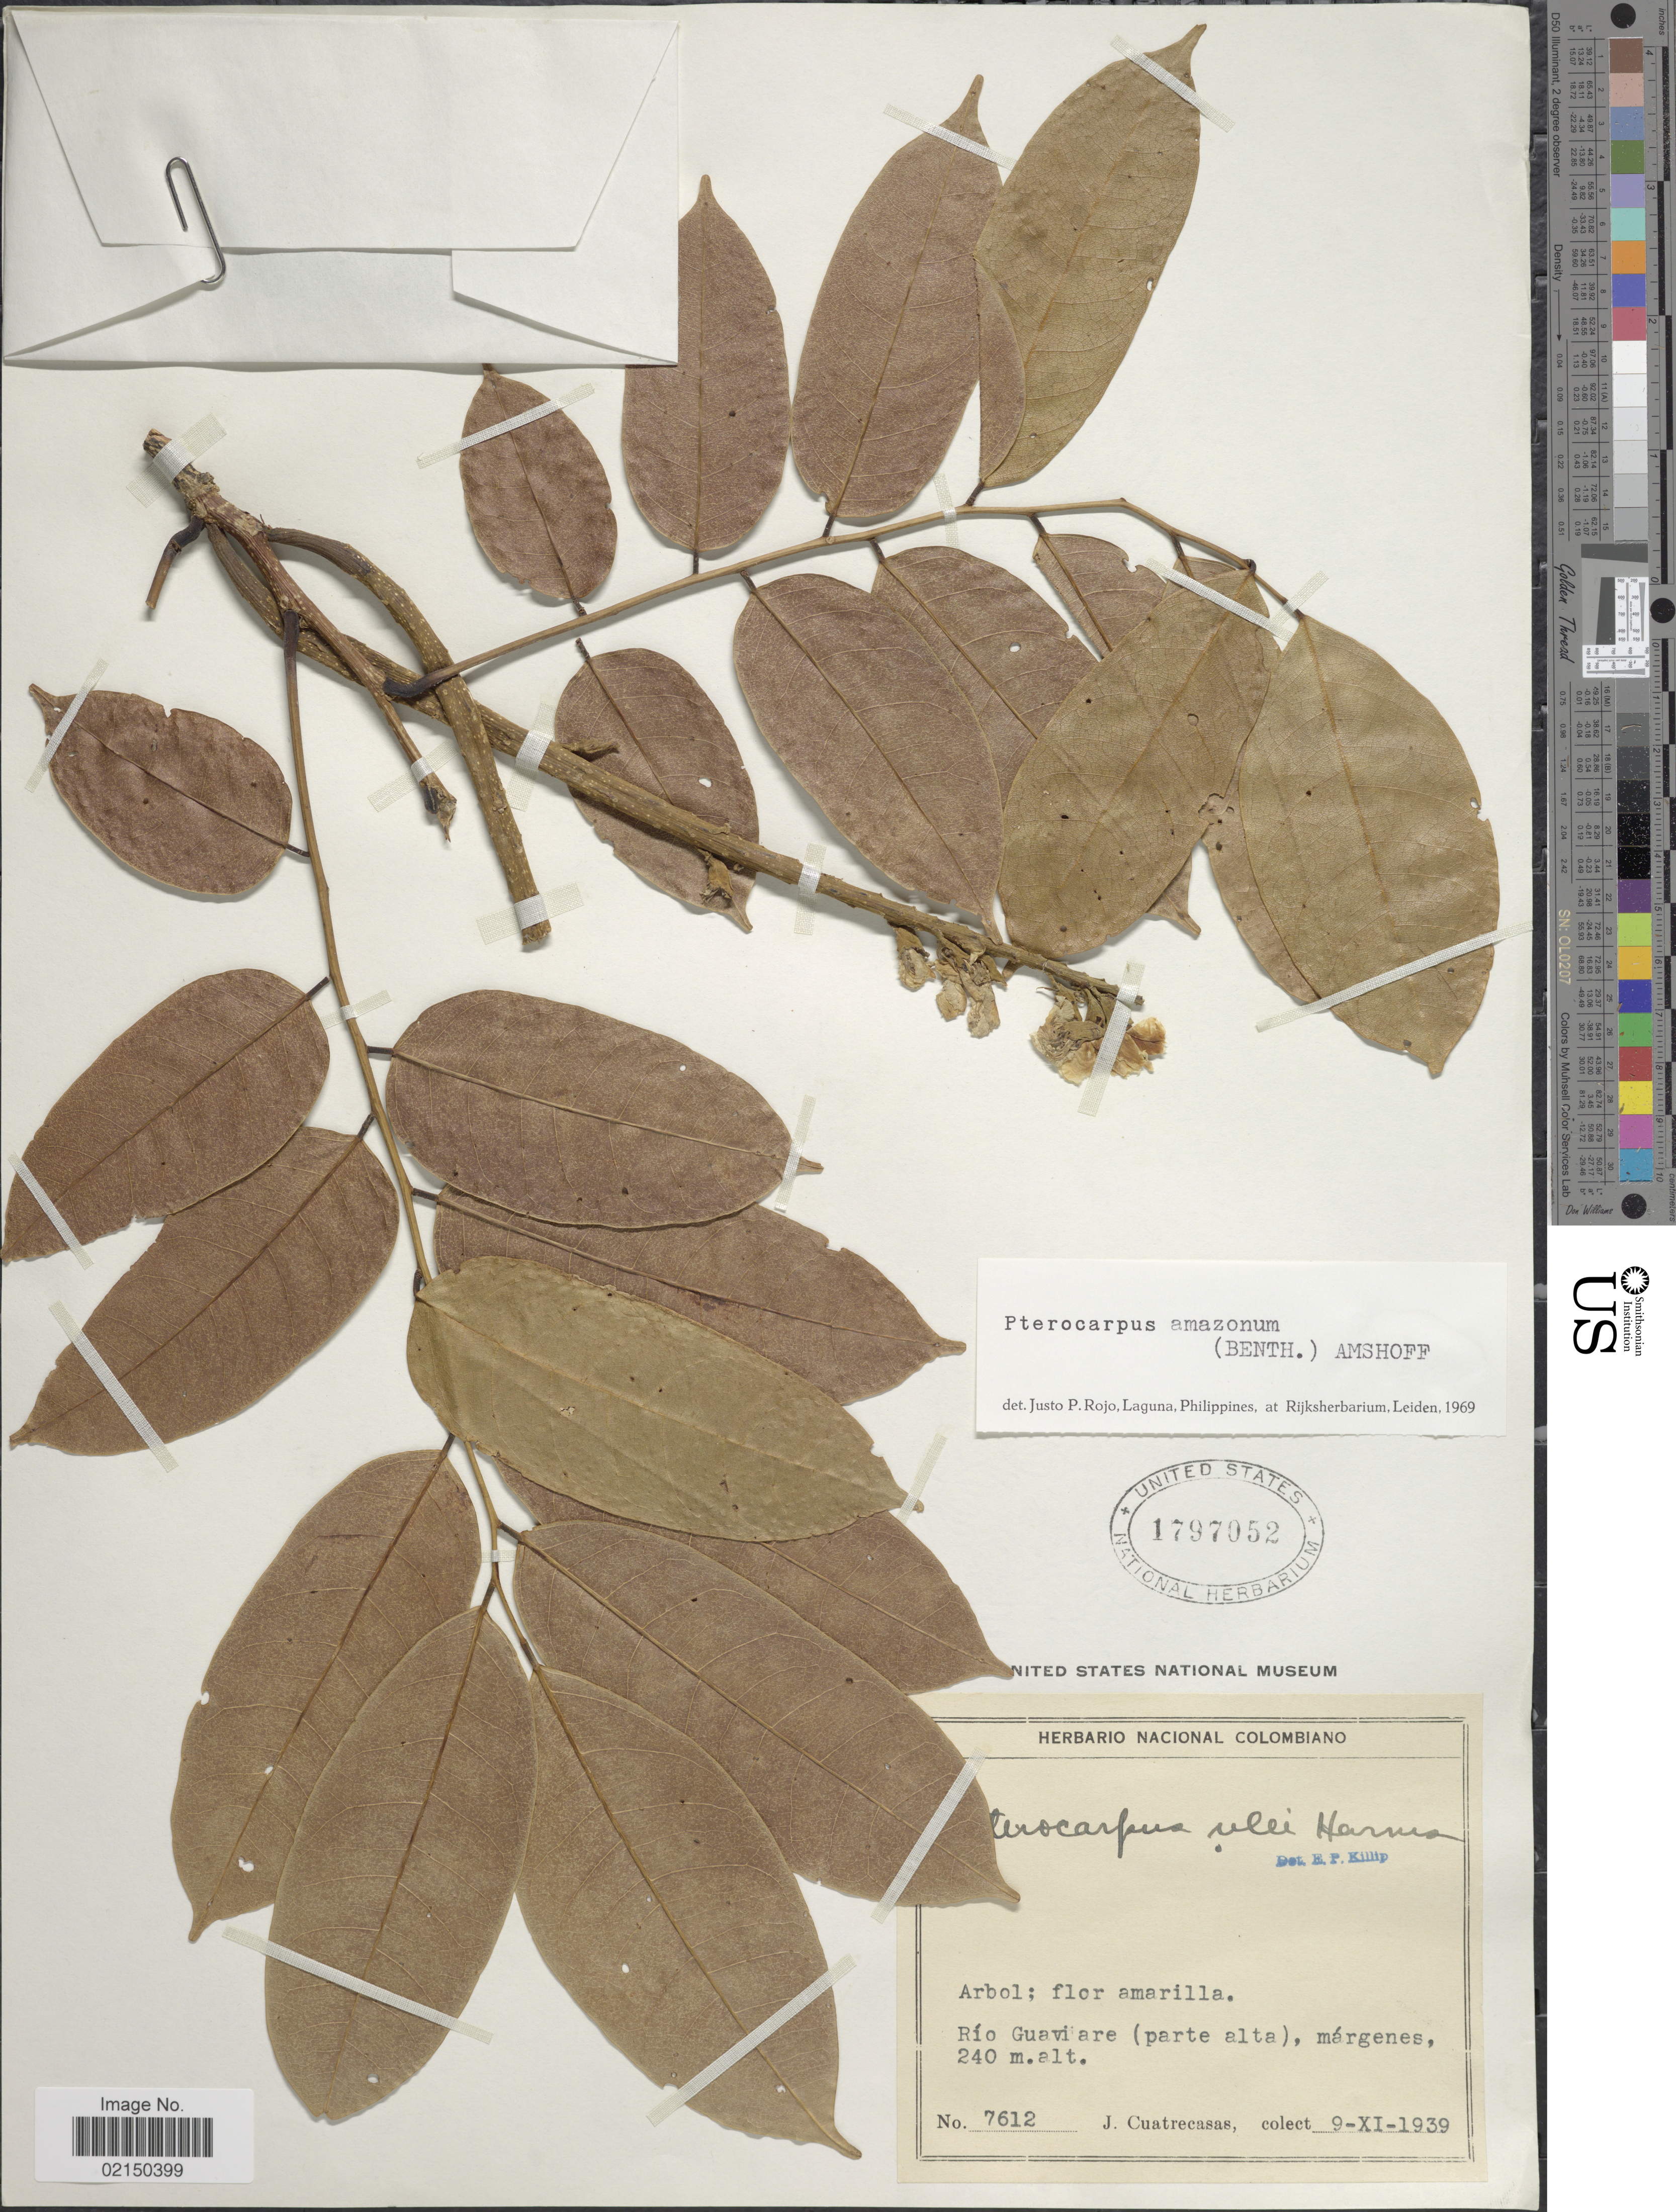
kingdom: Plantae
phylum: Tracheophyta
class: Magnoliopsida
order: Fabales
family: Fabaceae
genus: Pterocarpus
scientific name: Pterocarpus amazonum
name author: (Benth.) Amshoff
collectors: J. Cuatrecasas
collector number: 7612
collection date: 1939-11-09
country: Colombia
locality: Rio Guaviare (parte alta), margenes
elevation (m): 240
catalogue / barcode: US 1797052